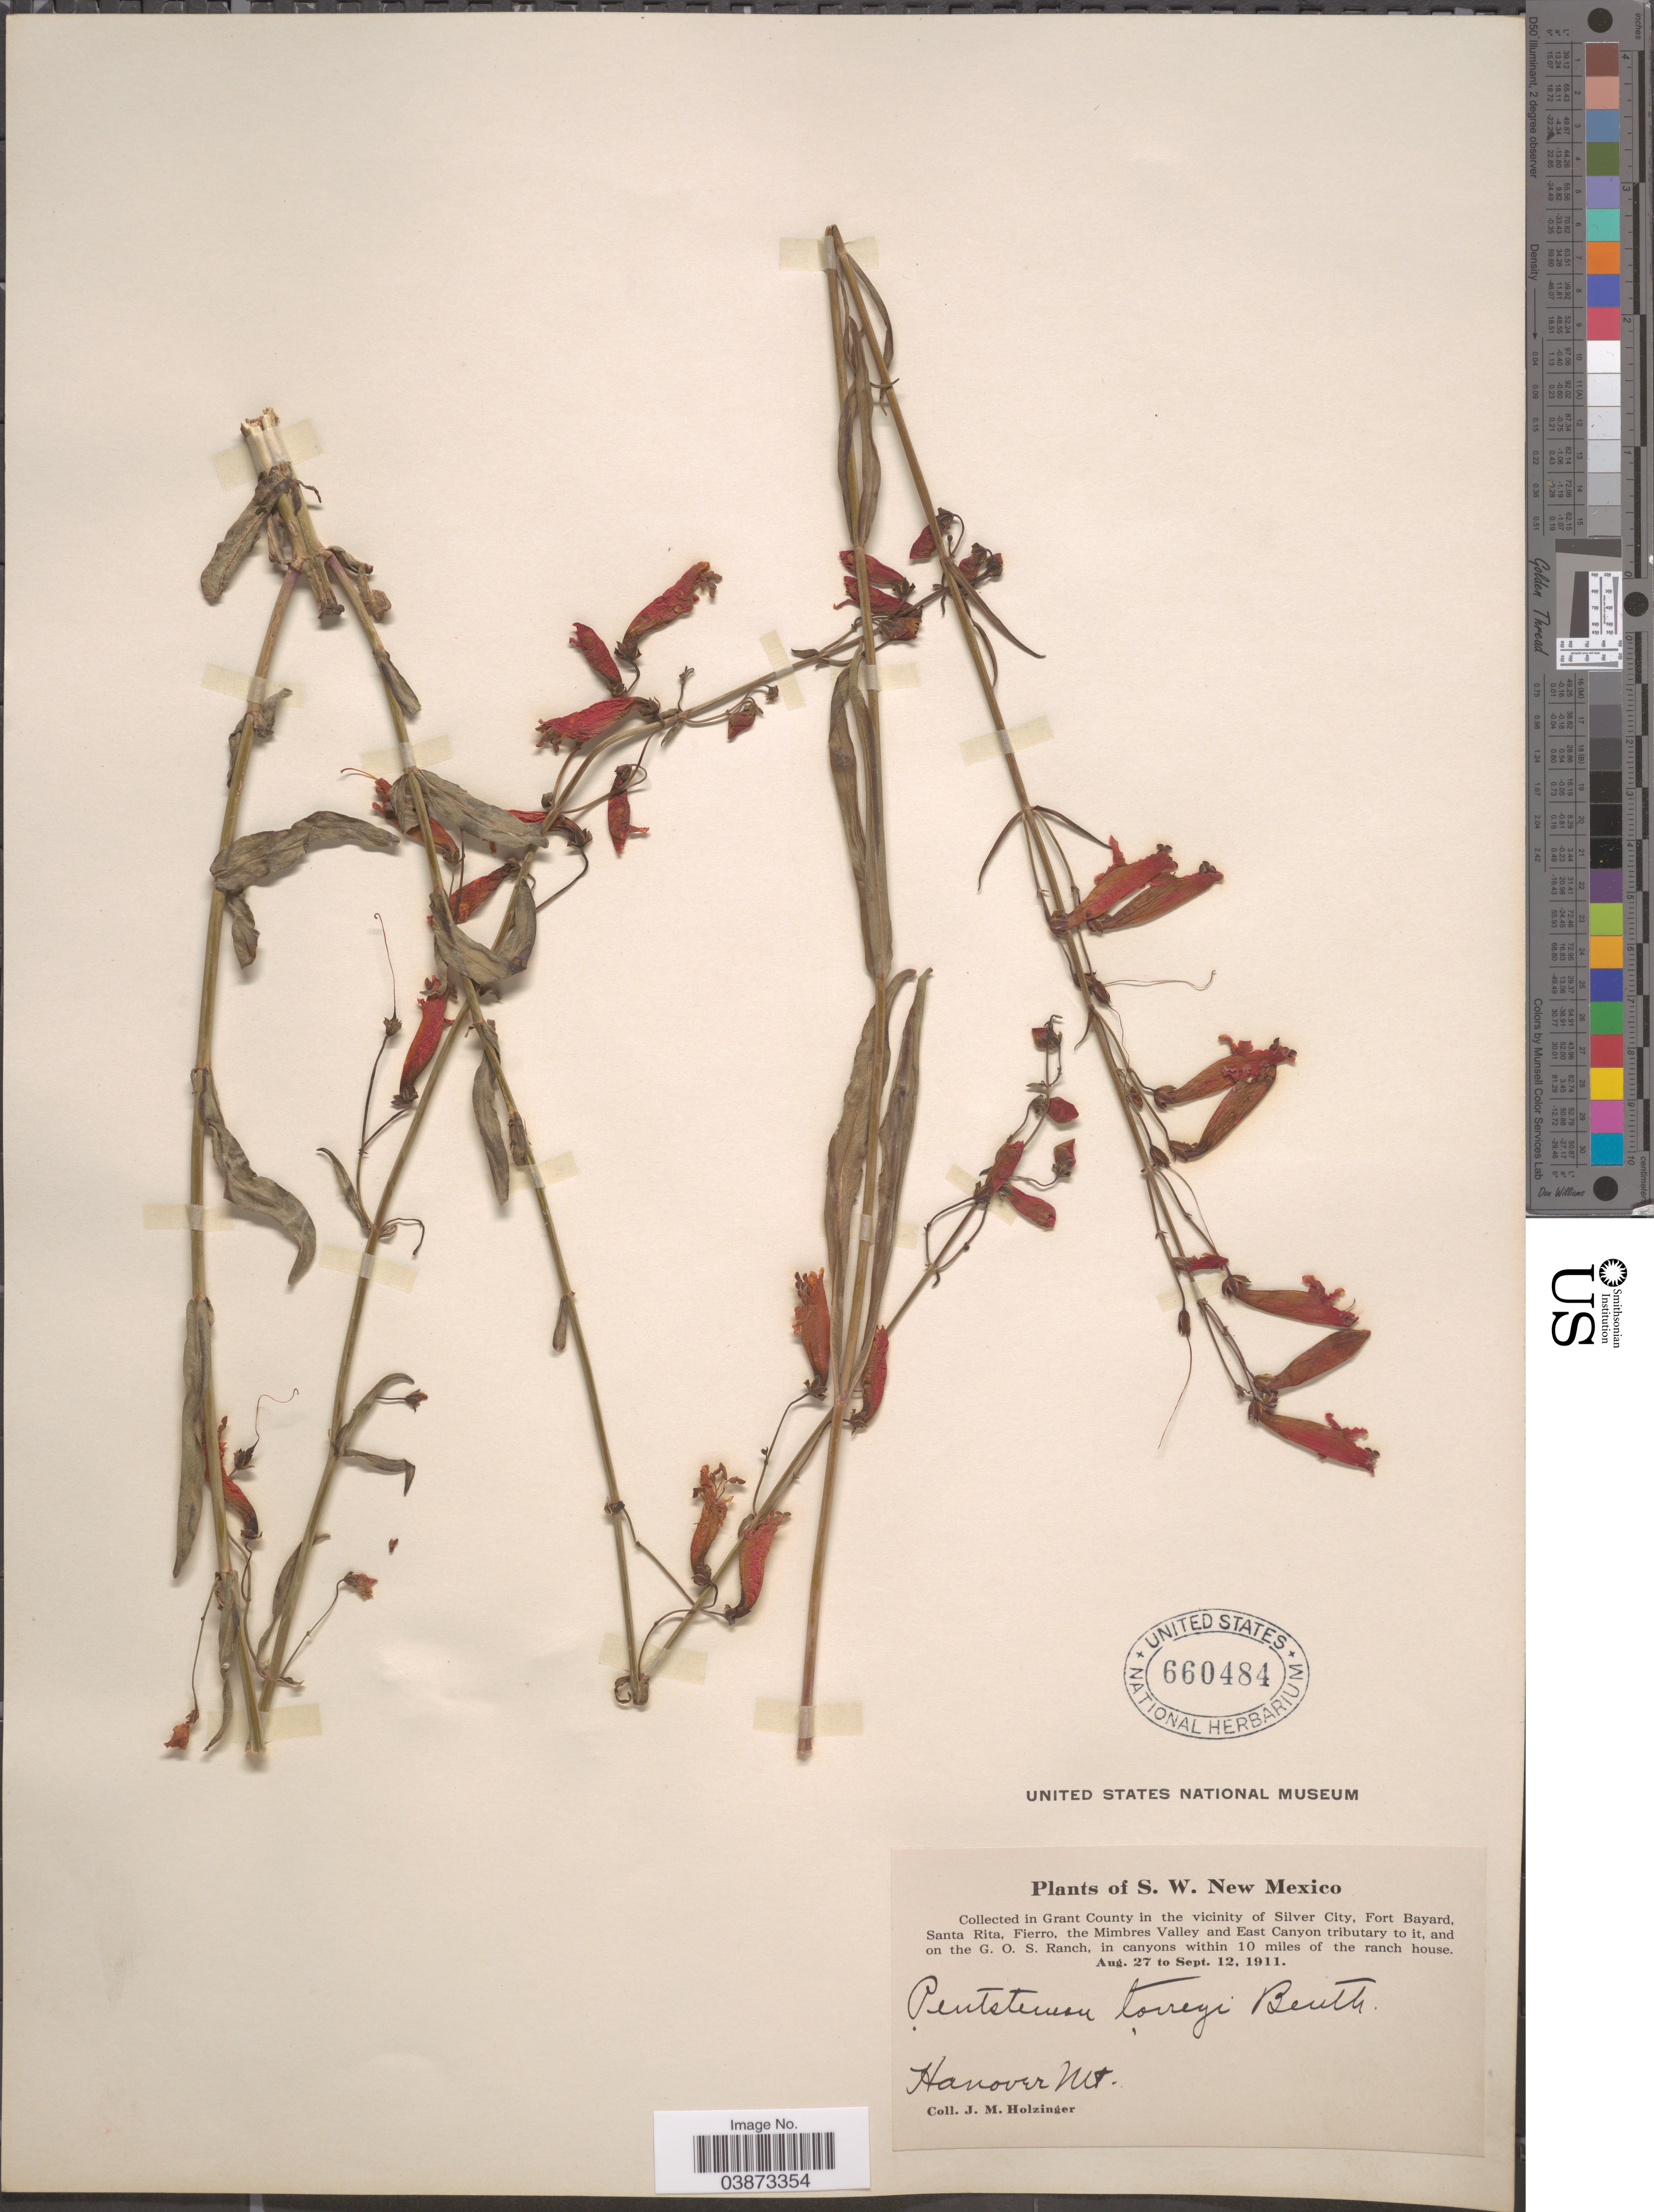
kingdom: Plantae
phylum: Tracheophyta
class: Magnoliopsida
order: Lamiales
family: Plantaginaceae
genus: Penstemon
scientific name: Penstemon barbatus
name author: (Cav.) Roth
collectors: J. M. Holzinger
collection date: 1911-08-27/1911-09-12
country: United States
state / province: New Mexico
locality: S.W. New Mexico. In Grant County in the vicinity of Silver City, Fort Bayard, Santa Rita, Fierro, the Mimbres Valley and East Canyon tributary to it, and on the G.O.S. Ranch, in canyons within 10 miles of the ranch house. Hanover Mt.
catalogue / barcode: US 660484